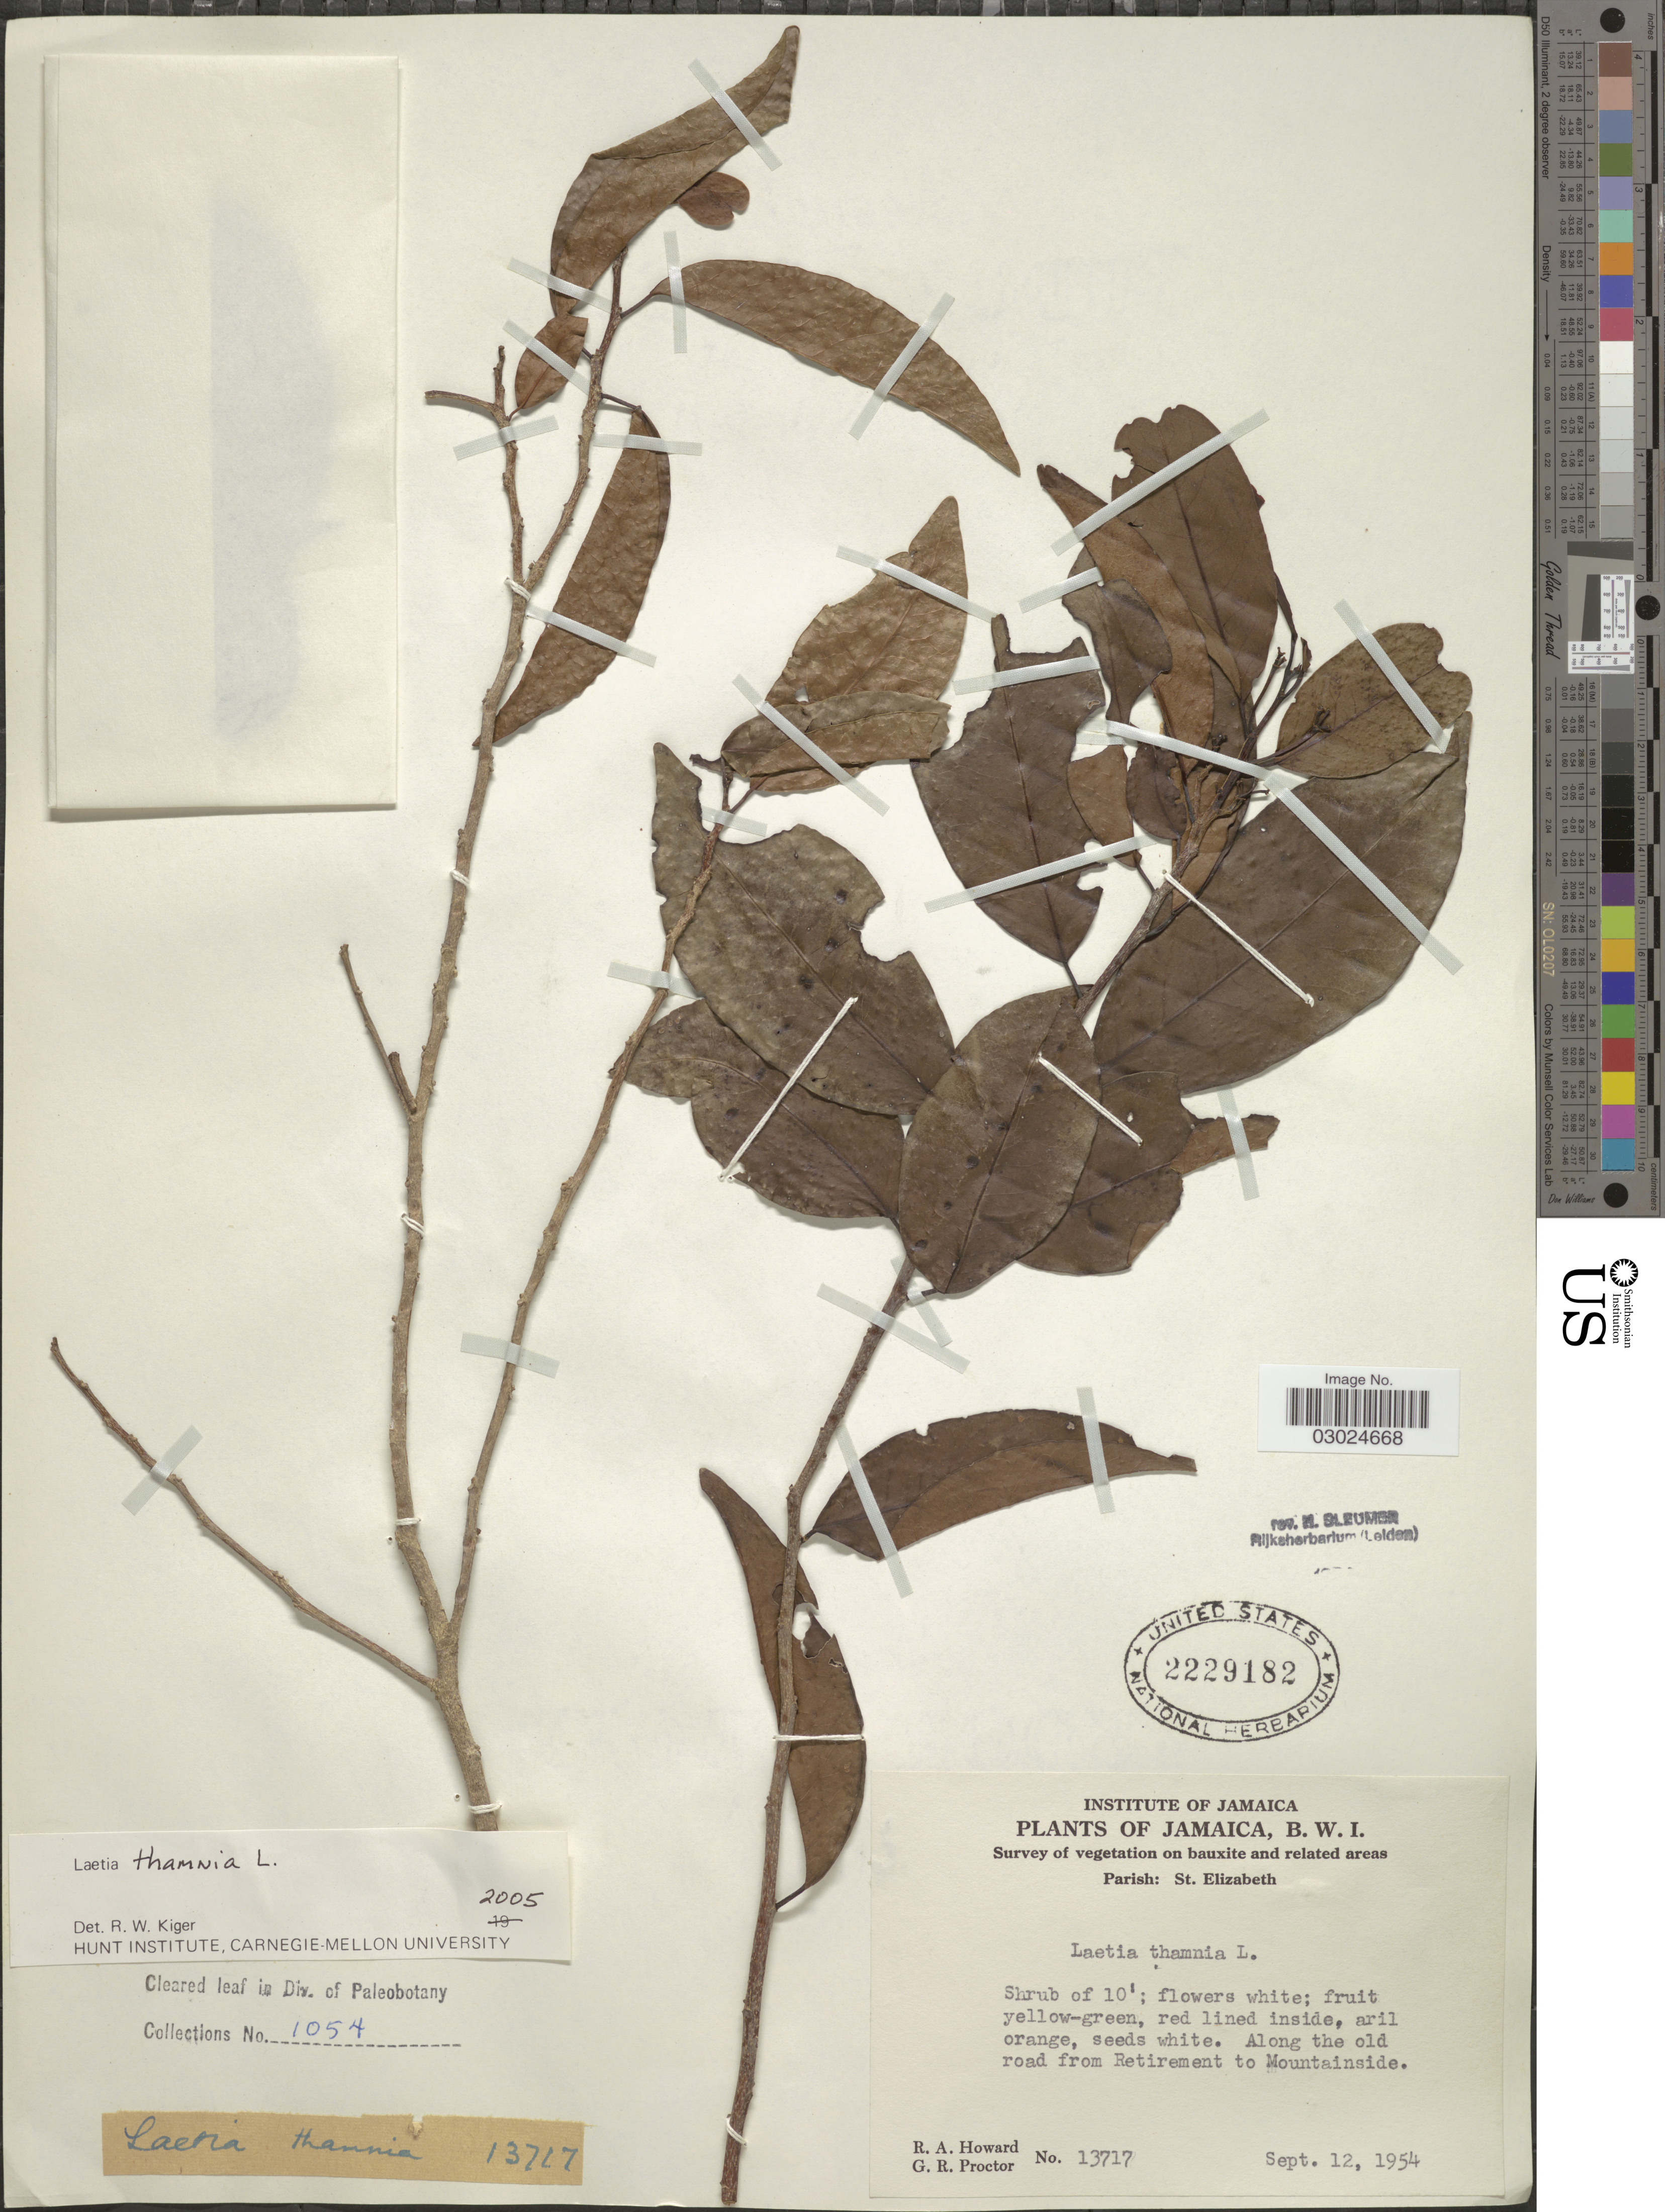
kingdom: Plantae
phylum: Tracheophyta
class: Magnoliopsida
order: Malpighiales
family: Salicaceae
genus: Laetia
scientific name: Laetia thamnia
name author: L.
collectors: R. A. Howard & G. Proctor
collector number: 13717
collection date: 1954-09-12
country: Jamaica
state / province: Saint Elizabeth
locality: B.W.I. Parish: St. Elizabeth. Along the old road from Retirement to Mountainside.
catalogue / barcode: US 2229182